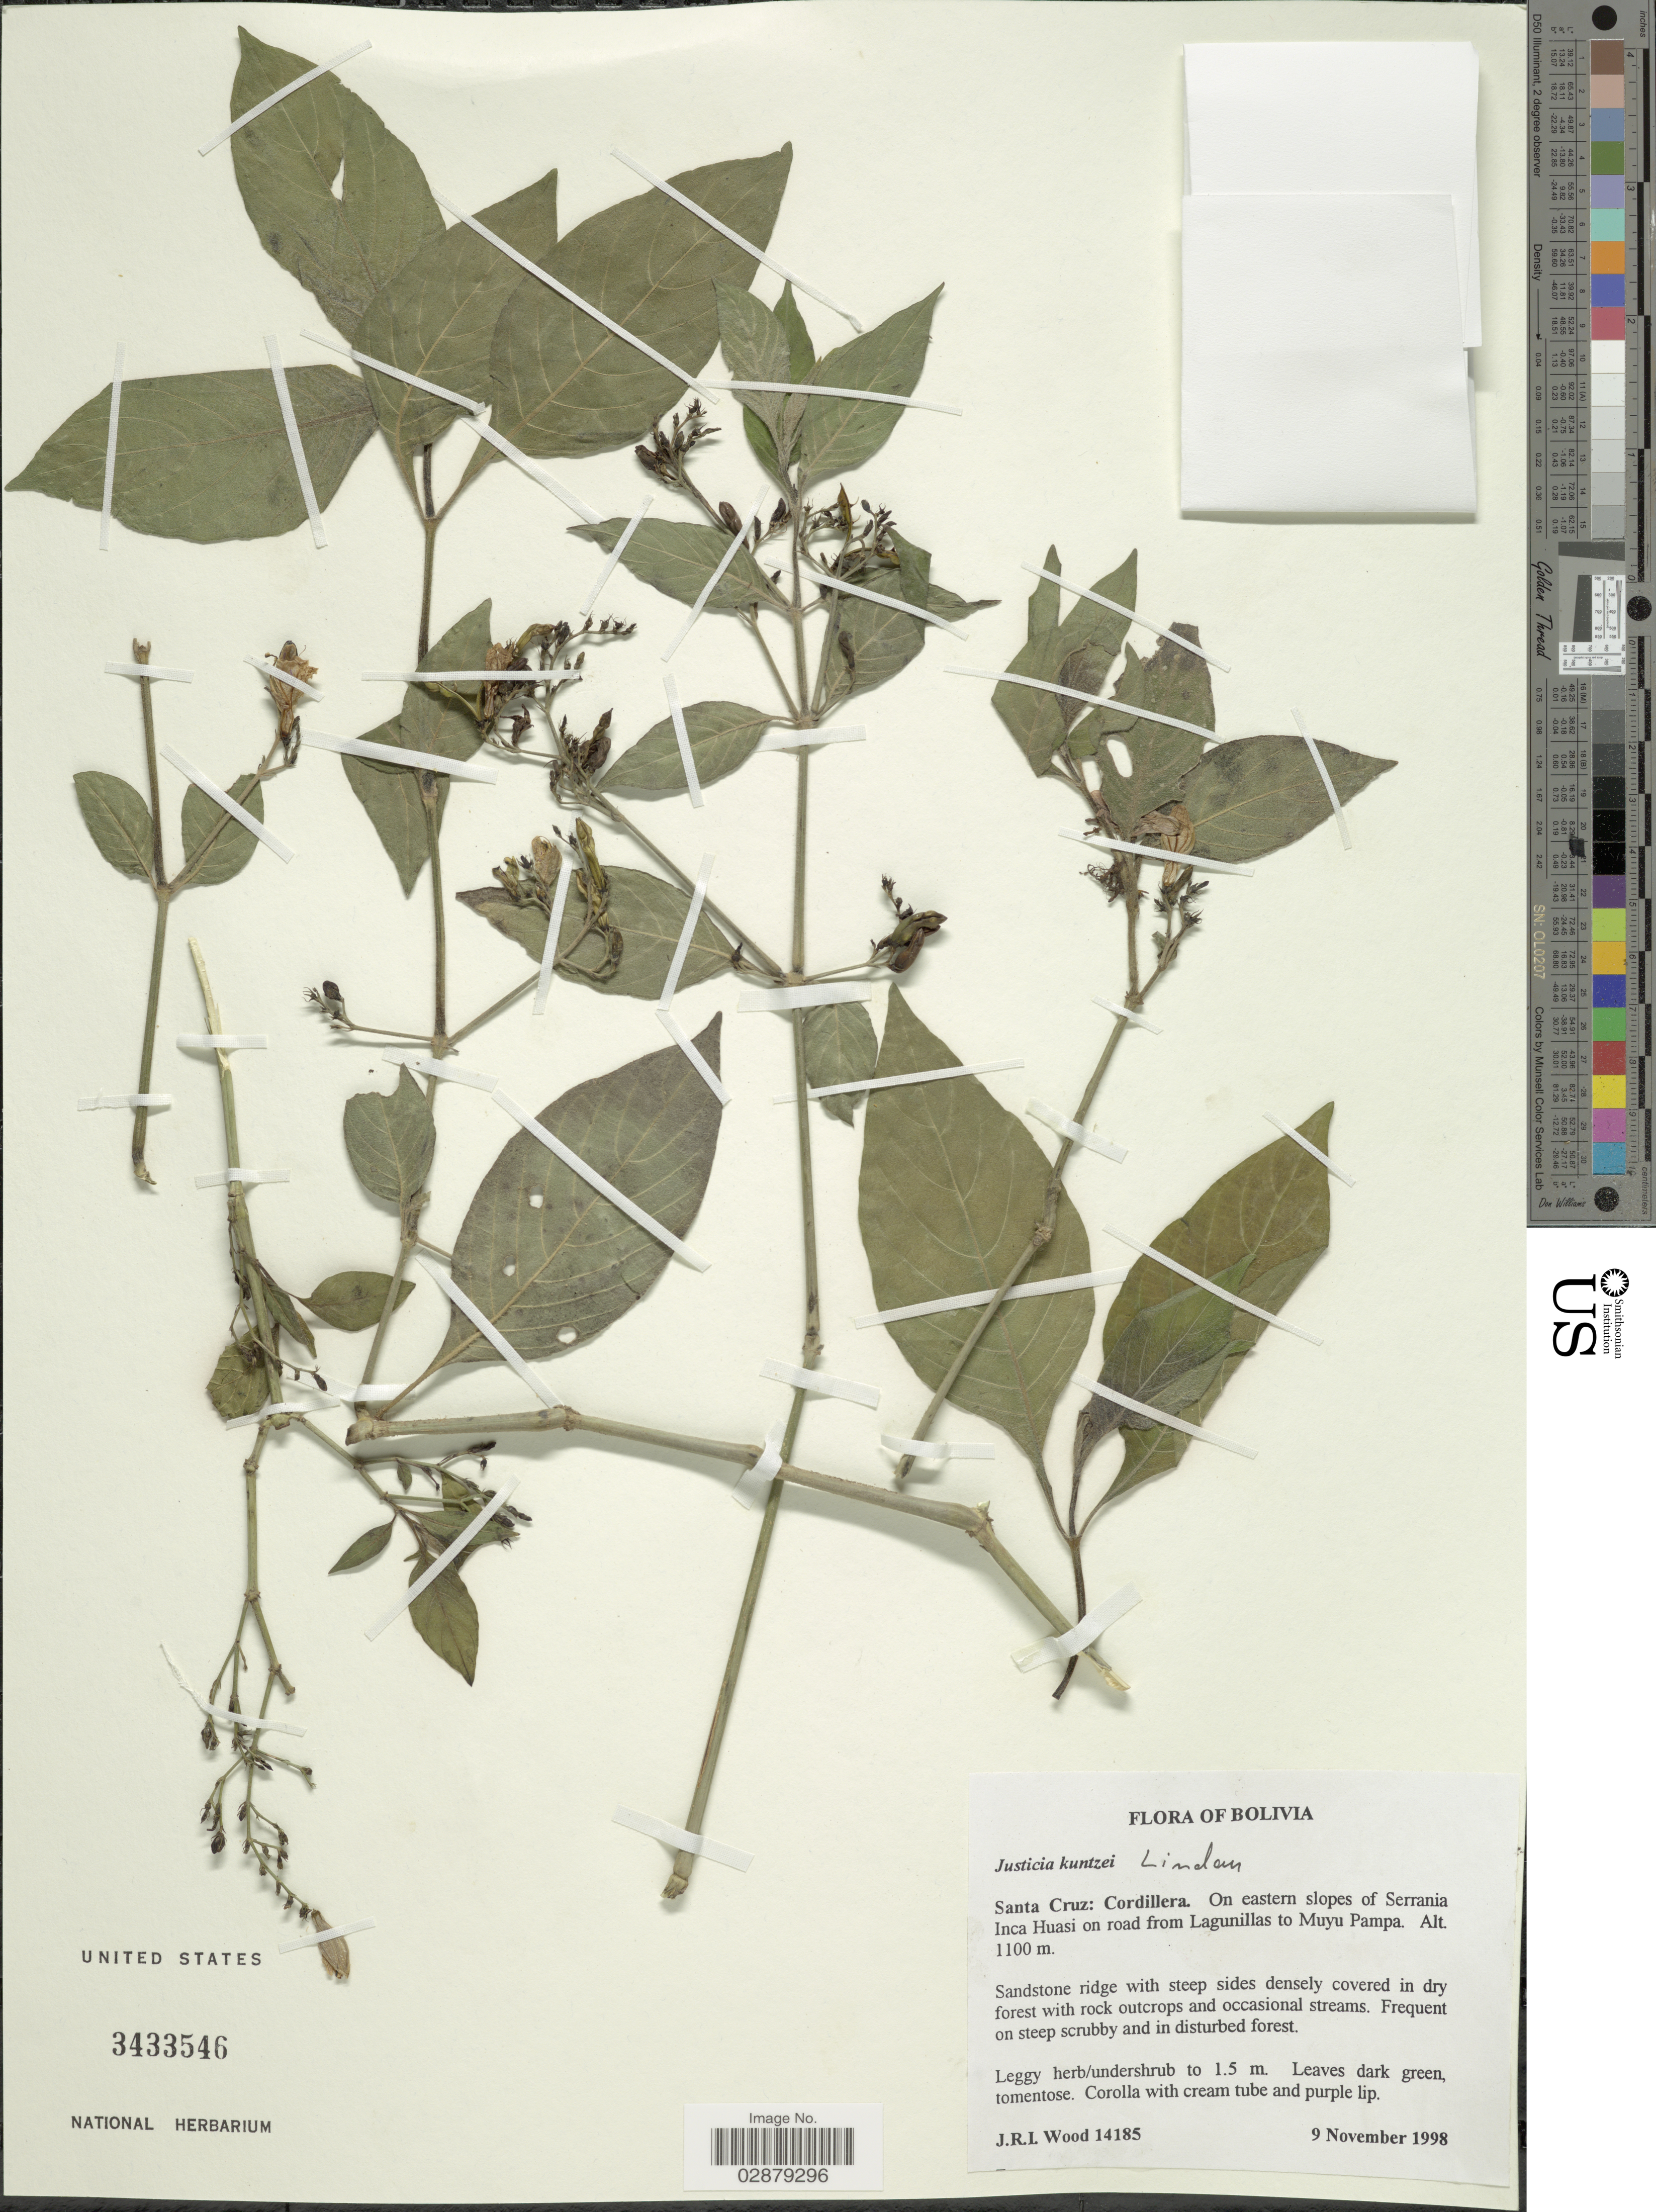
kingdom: Plantae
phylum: Tracheophyta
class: Magnoliopsida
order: Lamiales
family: Acanthaceae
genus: Justicia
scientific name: Justicia kuntzei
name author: Lindau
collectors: J. R. I. Wood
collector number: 14185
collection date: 1998-11-09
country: Bolivia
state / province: Santa Cruz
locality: Cordillera. On eastern slopes of Serrania Inca Huasi on road from Lagunillas to Muyu Pampa.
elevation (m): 1100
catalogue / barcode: US 3433546